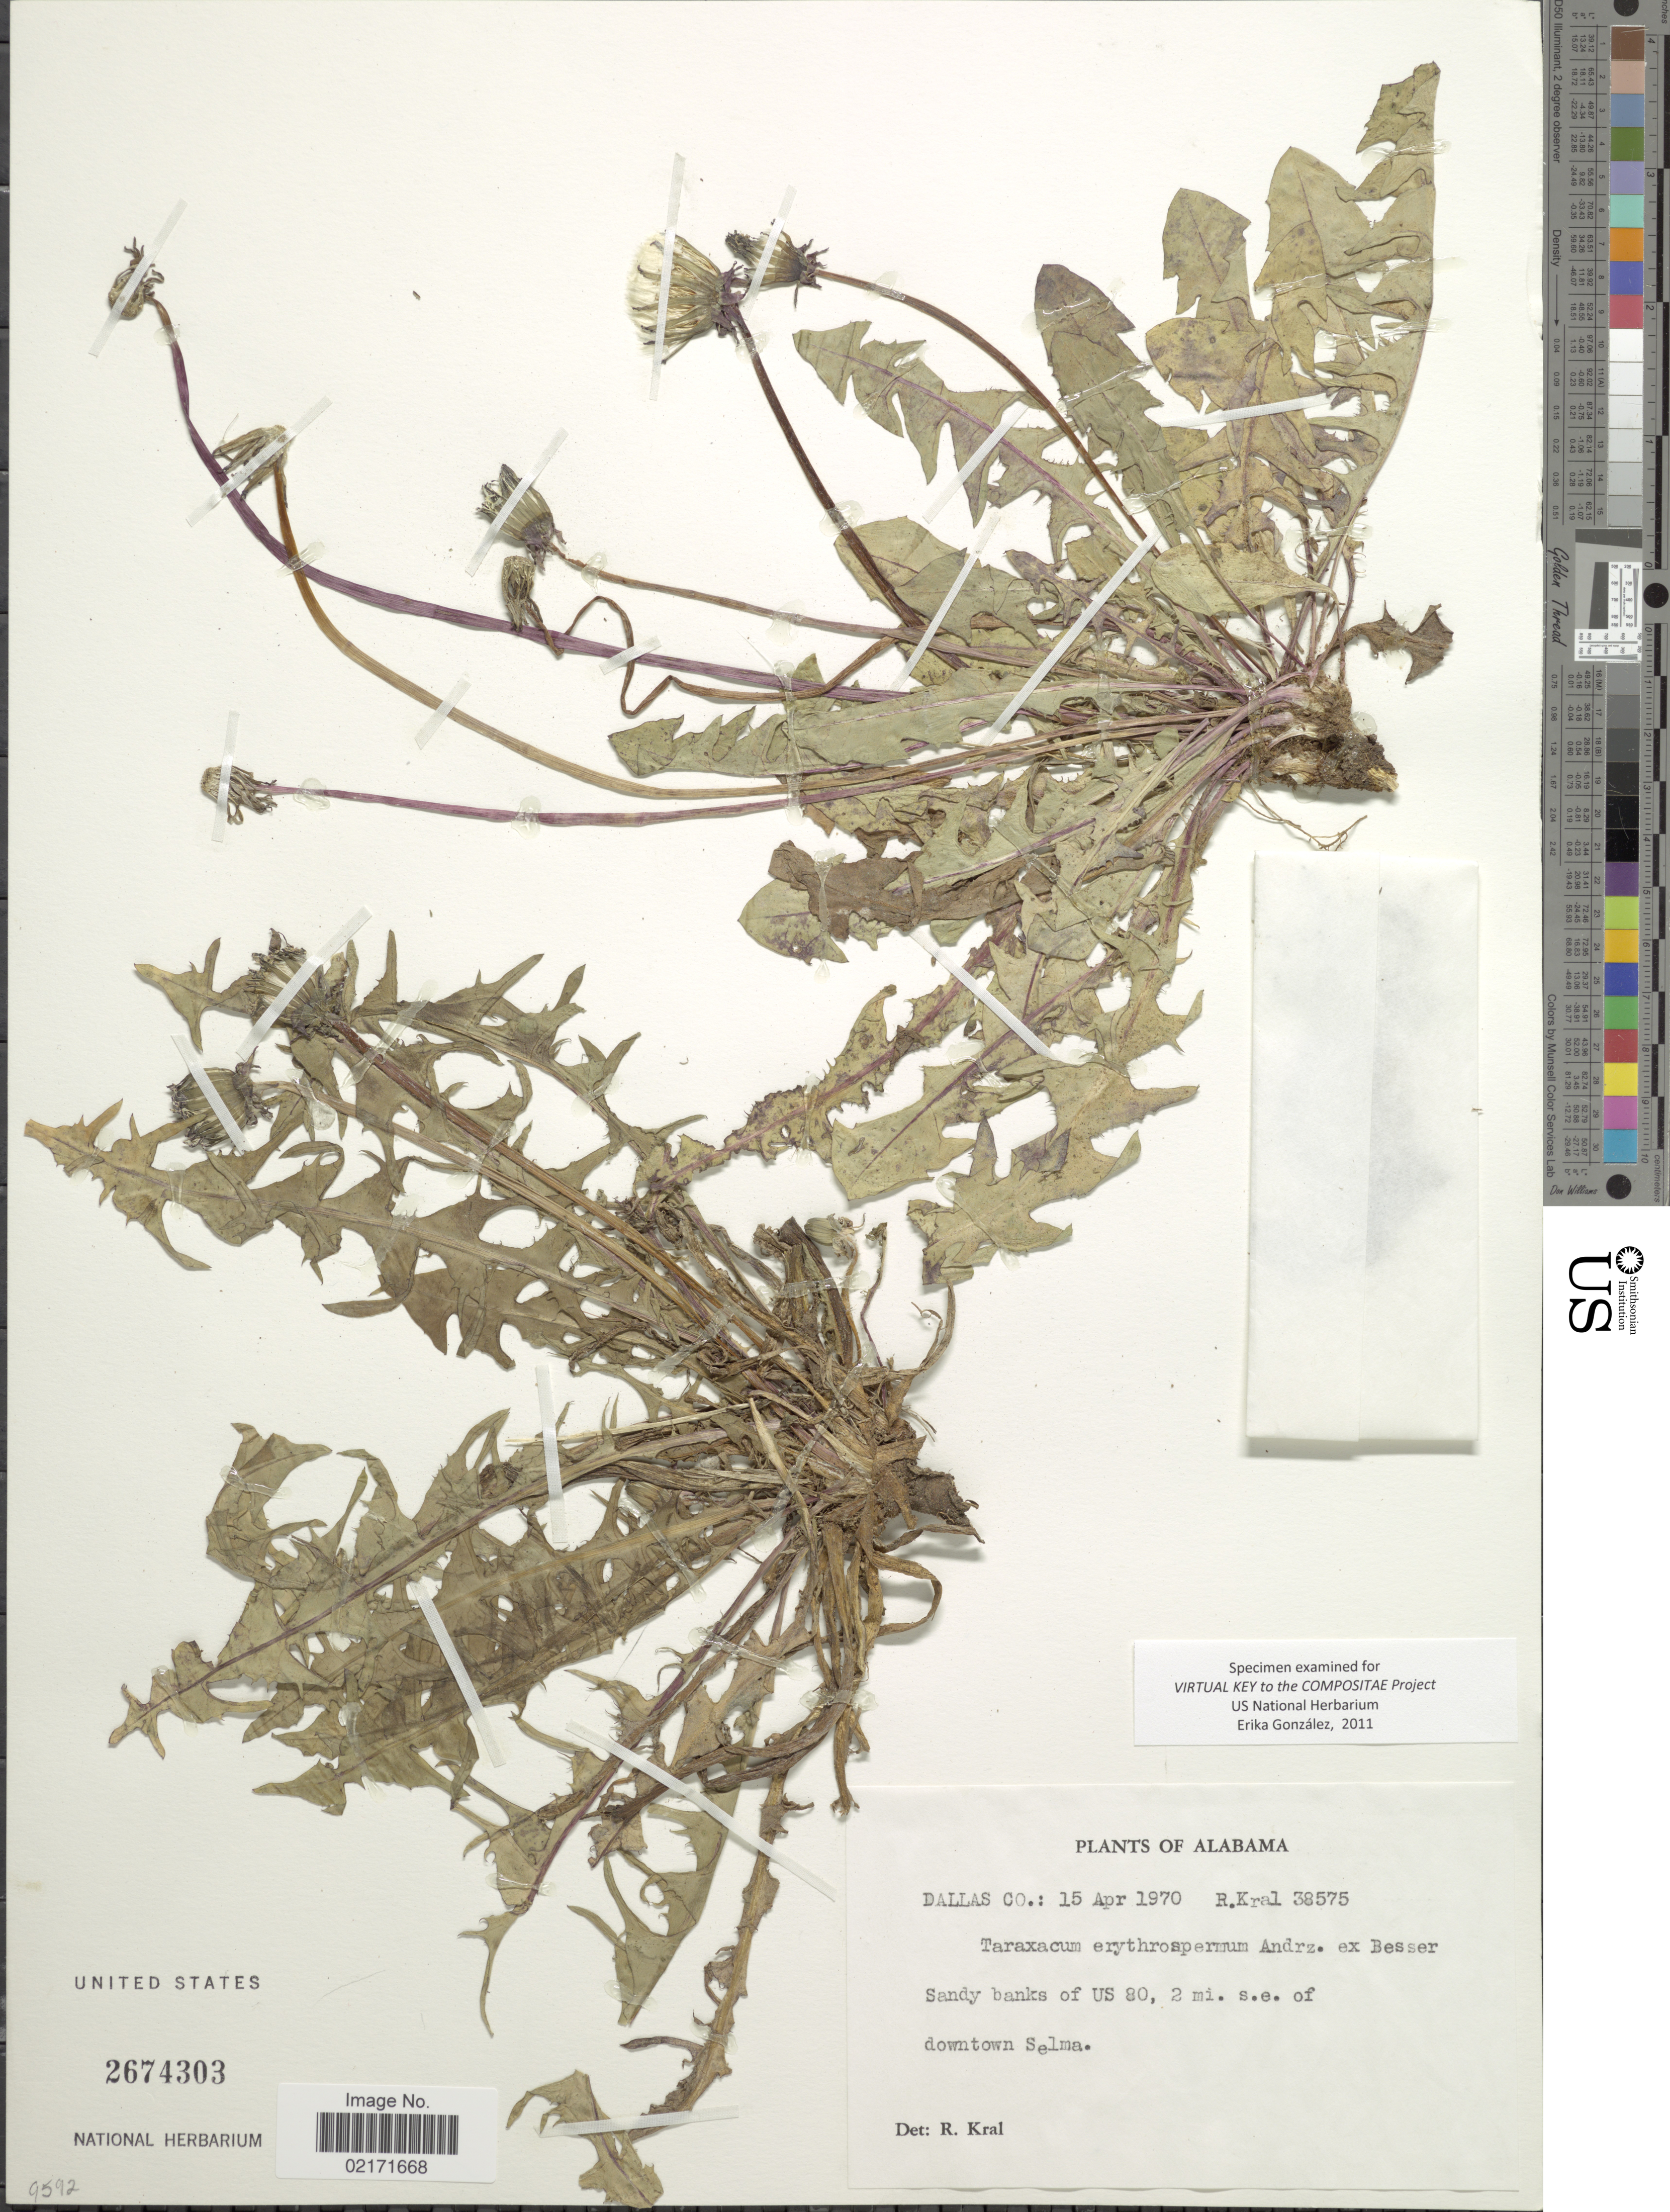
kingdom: Plantae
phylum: Tracheophyta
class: Magnoliopsida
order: Asterales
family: Asteraceae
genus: Taraxacum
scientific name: Taraxacum erythrospermum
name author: Andrz. ex Besser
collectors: R. Kral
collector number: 38575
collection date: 1970-04-15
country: United States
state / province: Alabama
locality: Dallas Co/ Sandy banks of US 80, 2 mi. s.e. of downtown Selma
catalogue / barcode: US 2674303